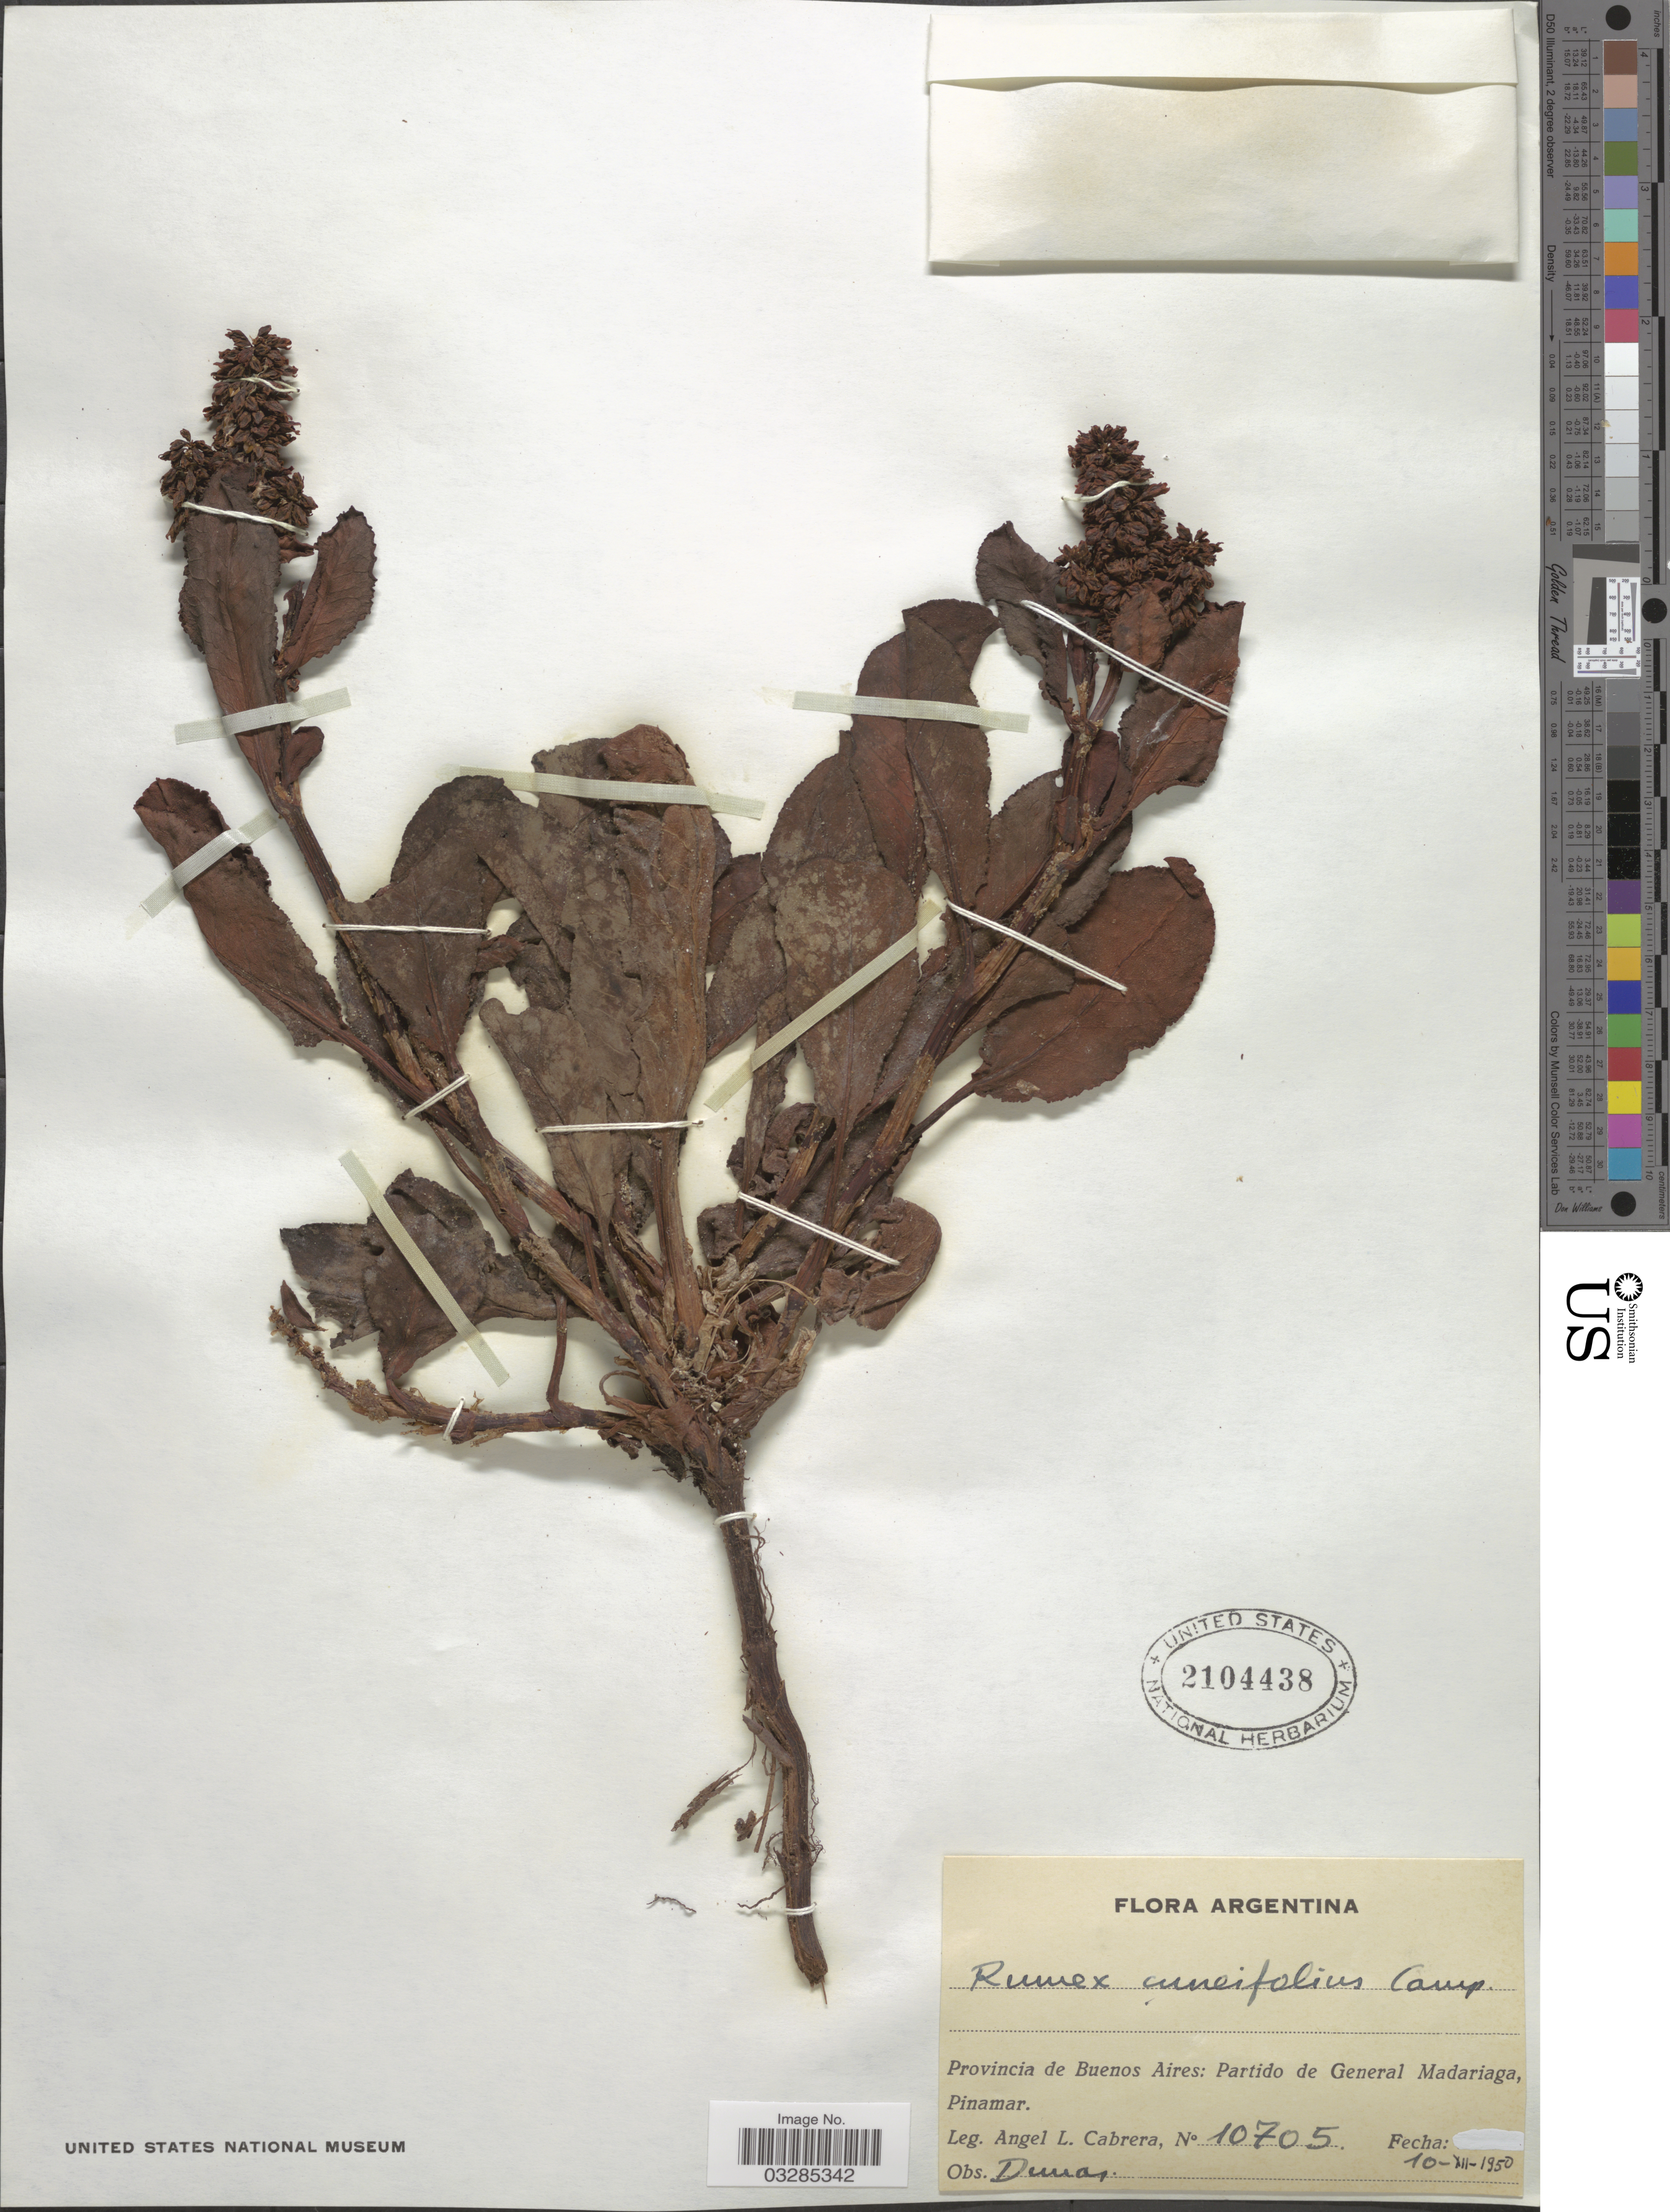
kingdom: Plantae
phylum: Tracheophyta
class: Magnoliopsida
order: Caryophyllales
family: Polygonaceae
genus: Rumex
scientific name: Rumex cuneifolius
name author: Campd.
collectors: A. L. Cabrera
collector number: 10705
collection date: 1950-12-10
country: Argentina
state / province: Buenos Aires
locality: Partido de General Madariaga, Pinamar.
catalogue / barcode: US 2104438